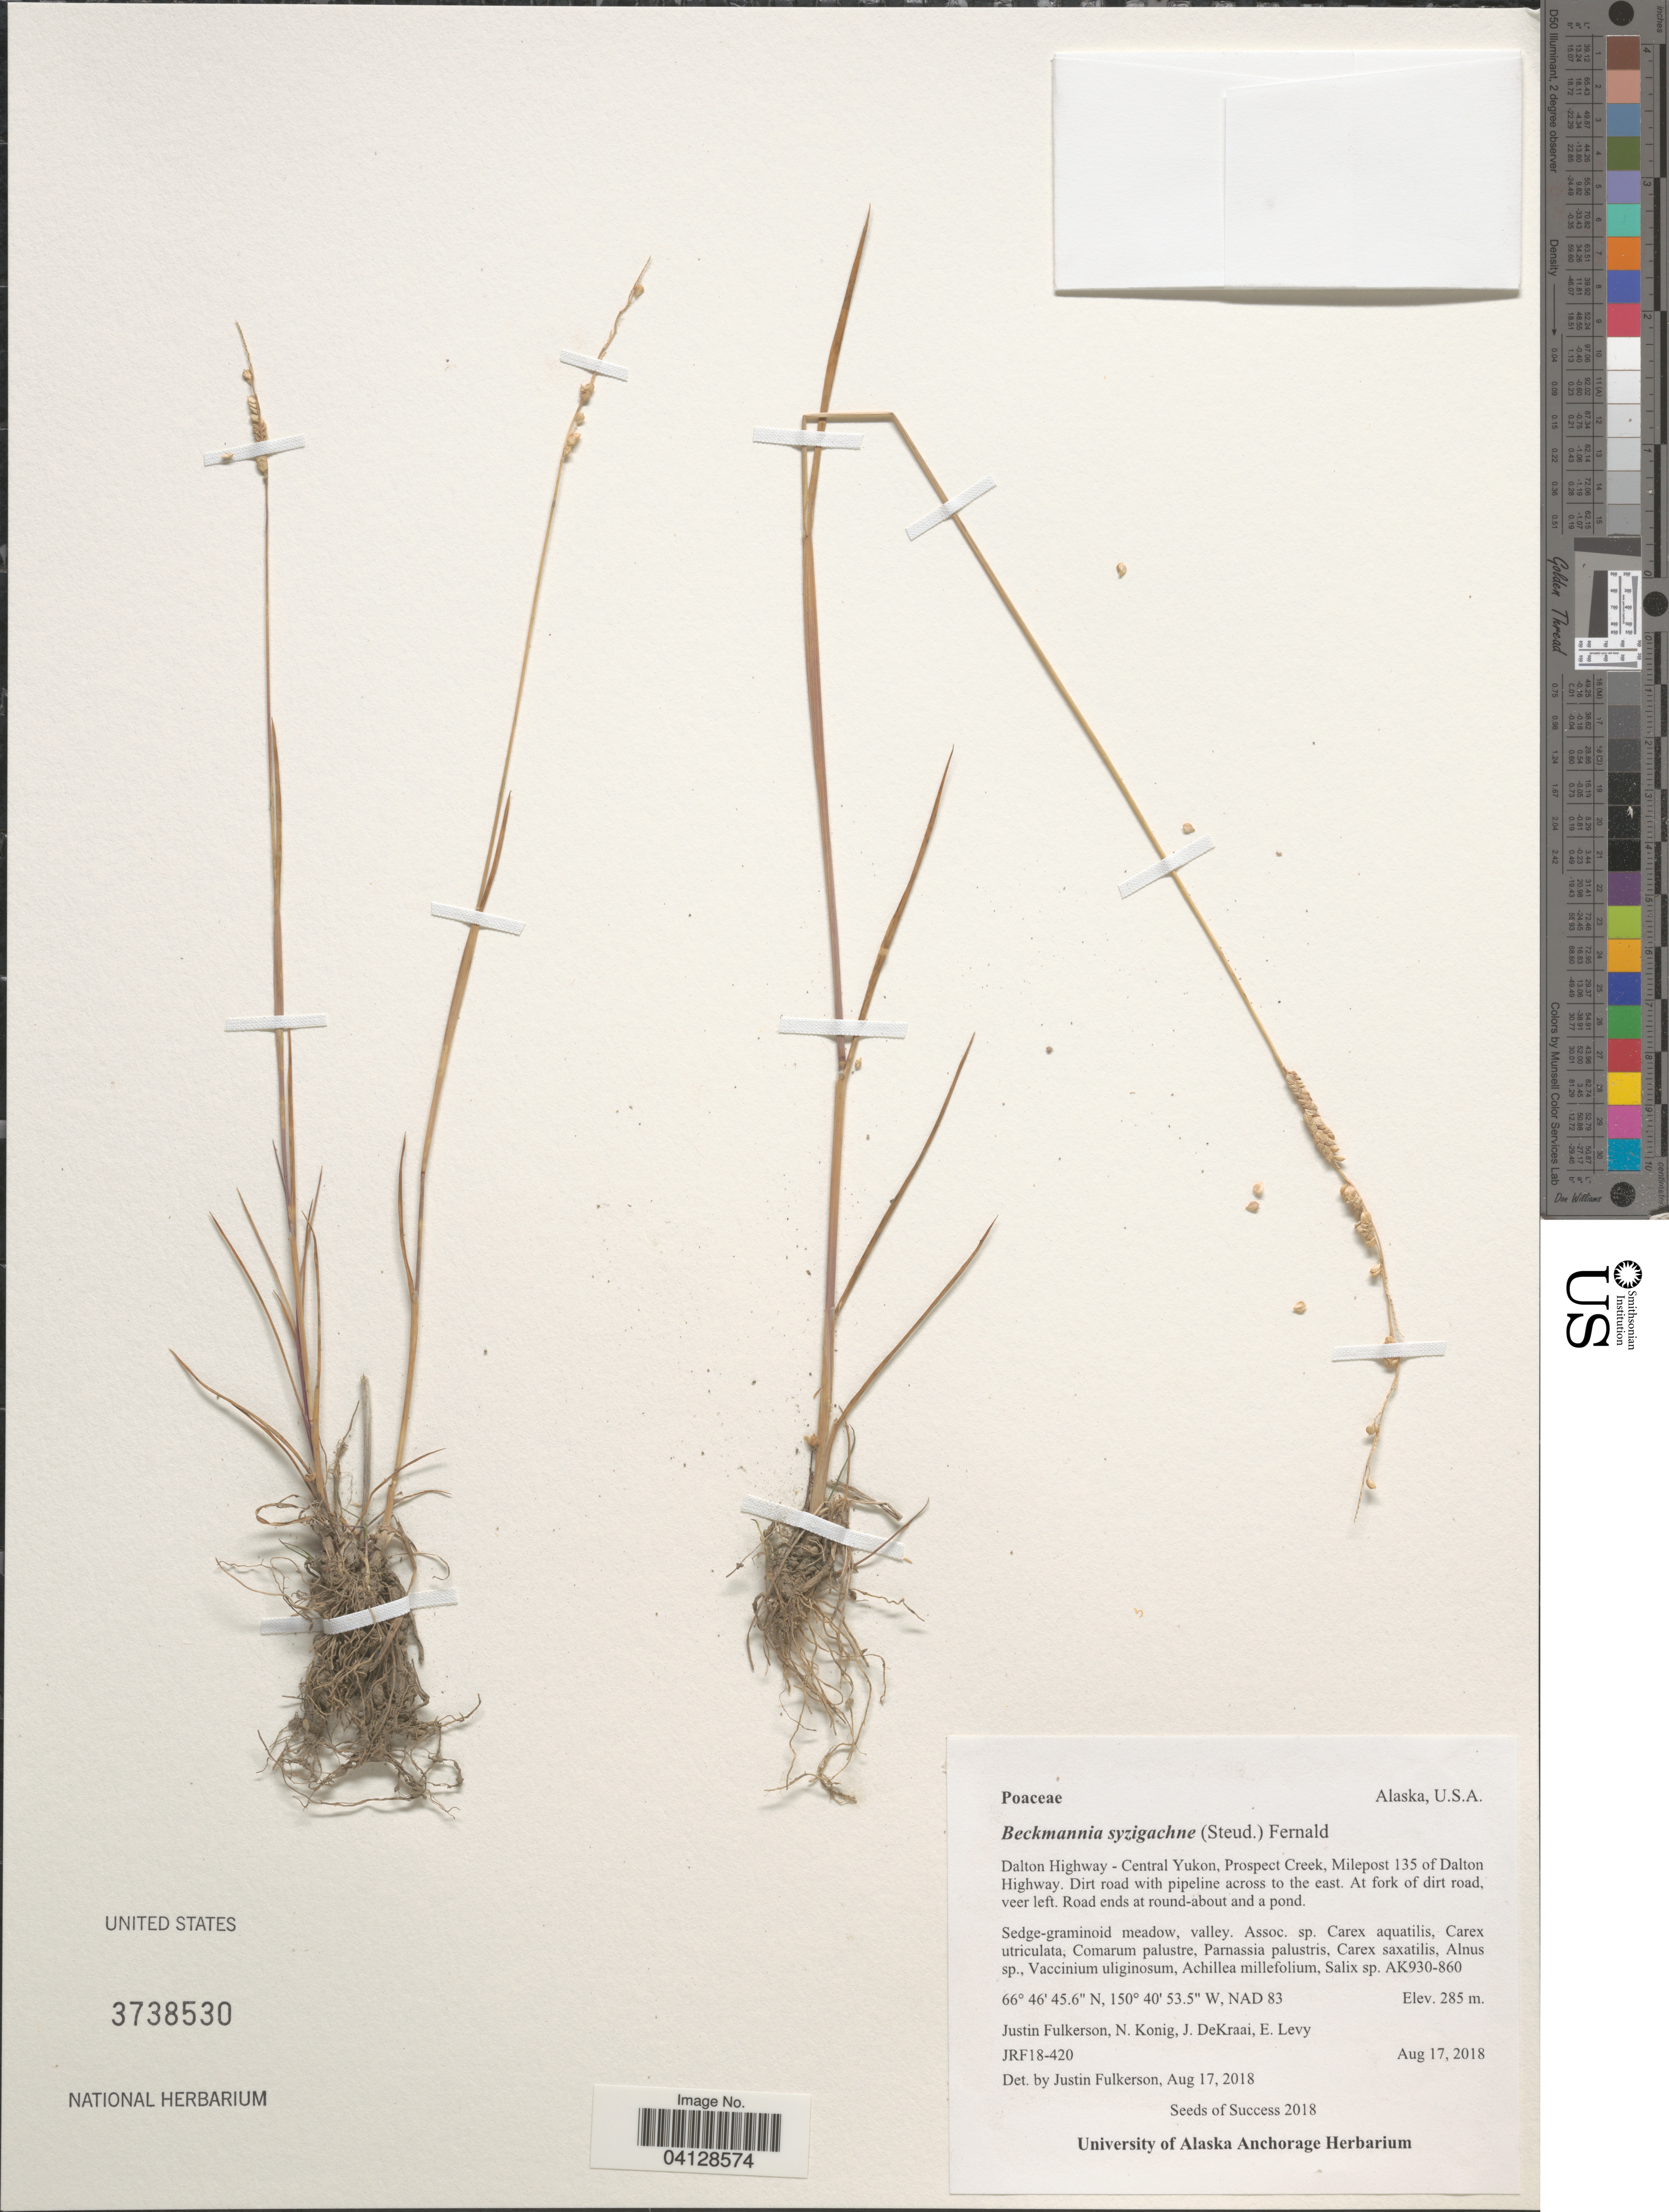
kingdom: Plantae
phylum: Tracheophyta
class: Liliopsida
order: Poales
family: Poaceae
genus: Beckmannia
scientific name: Beckmannia syzigachne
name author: (Steud.) Fernald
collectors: J. Fulkerson, N. Konig, J. DeKraai & E. Levy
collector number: JRF18-420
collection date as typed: Transcribed d/m/y: 17/8/2018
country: United States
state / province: Alaska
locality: Dalton Highway - Central Yukon, Prospect Creek, Milepost 135 of Dalton Highway. Dirt road with pipeline across to the east. At fork of dirt road, veer left. Road ends at round-about and a pond. NAD 83.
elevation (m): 285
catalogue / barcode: US 3738530